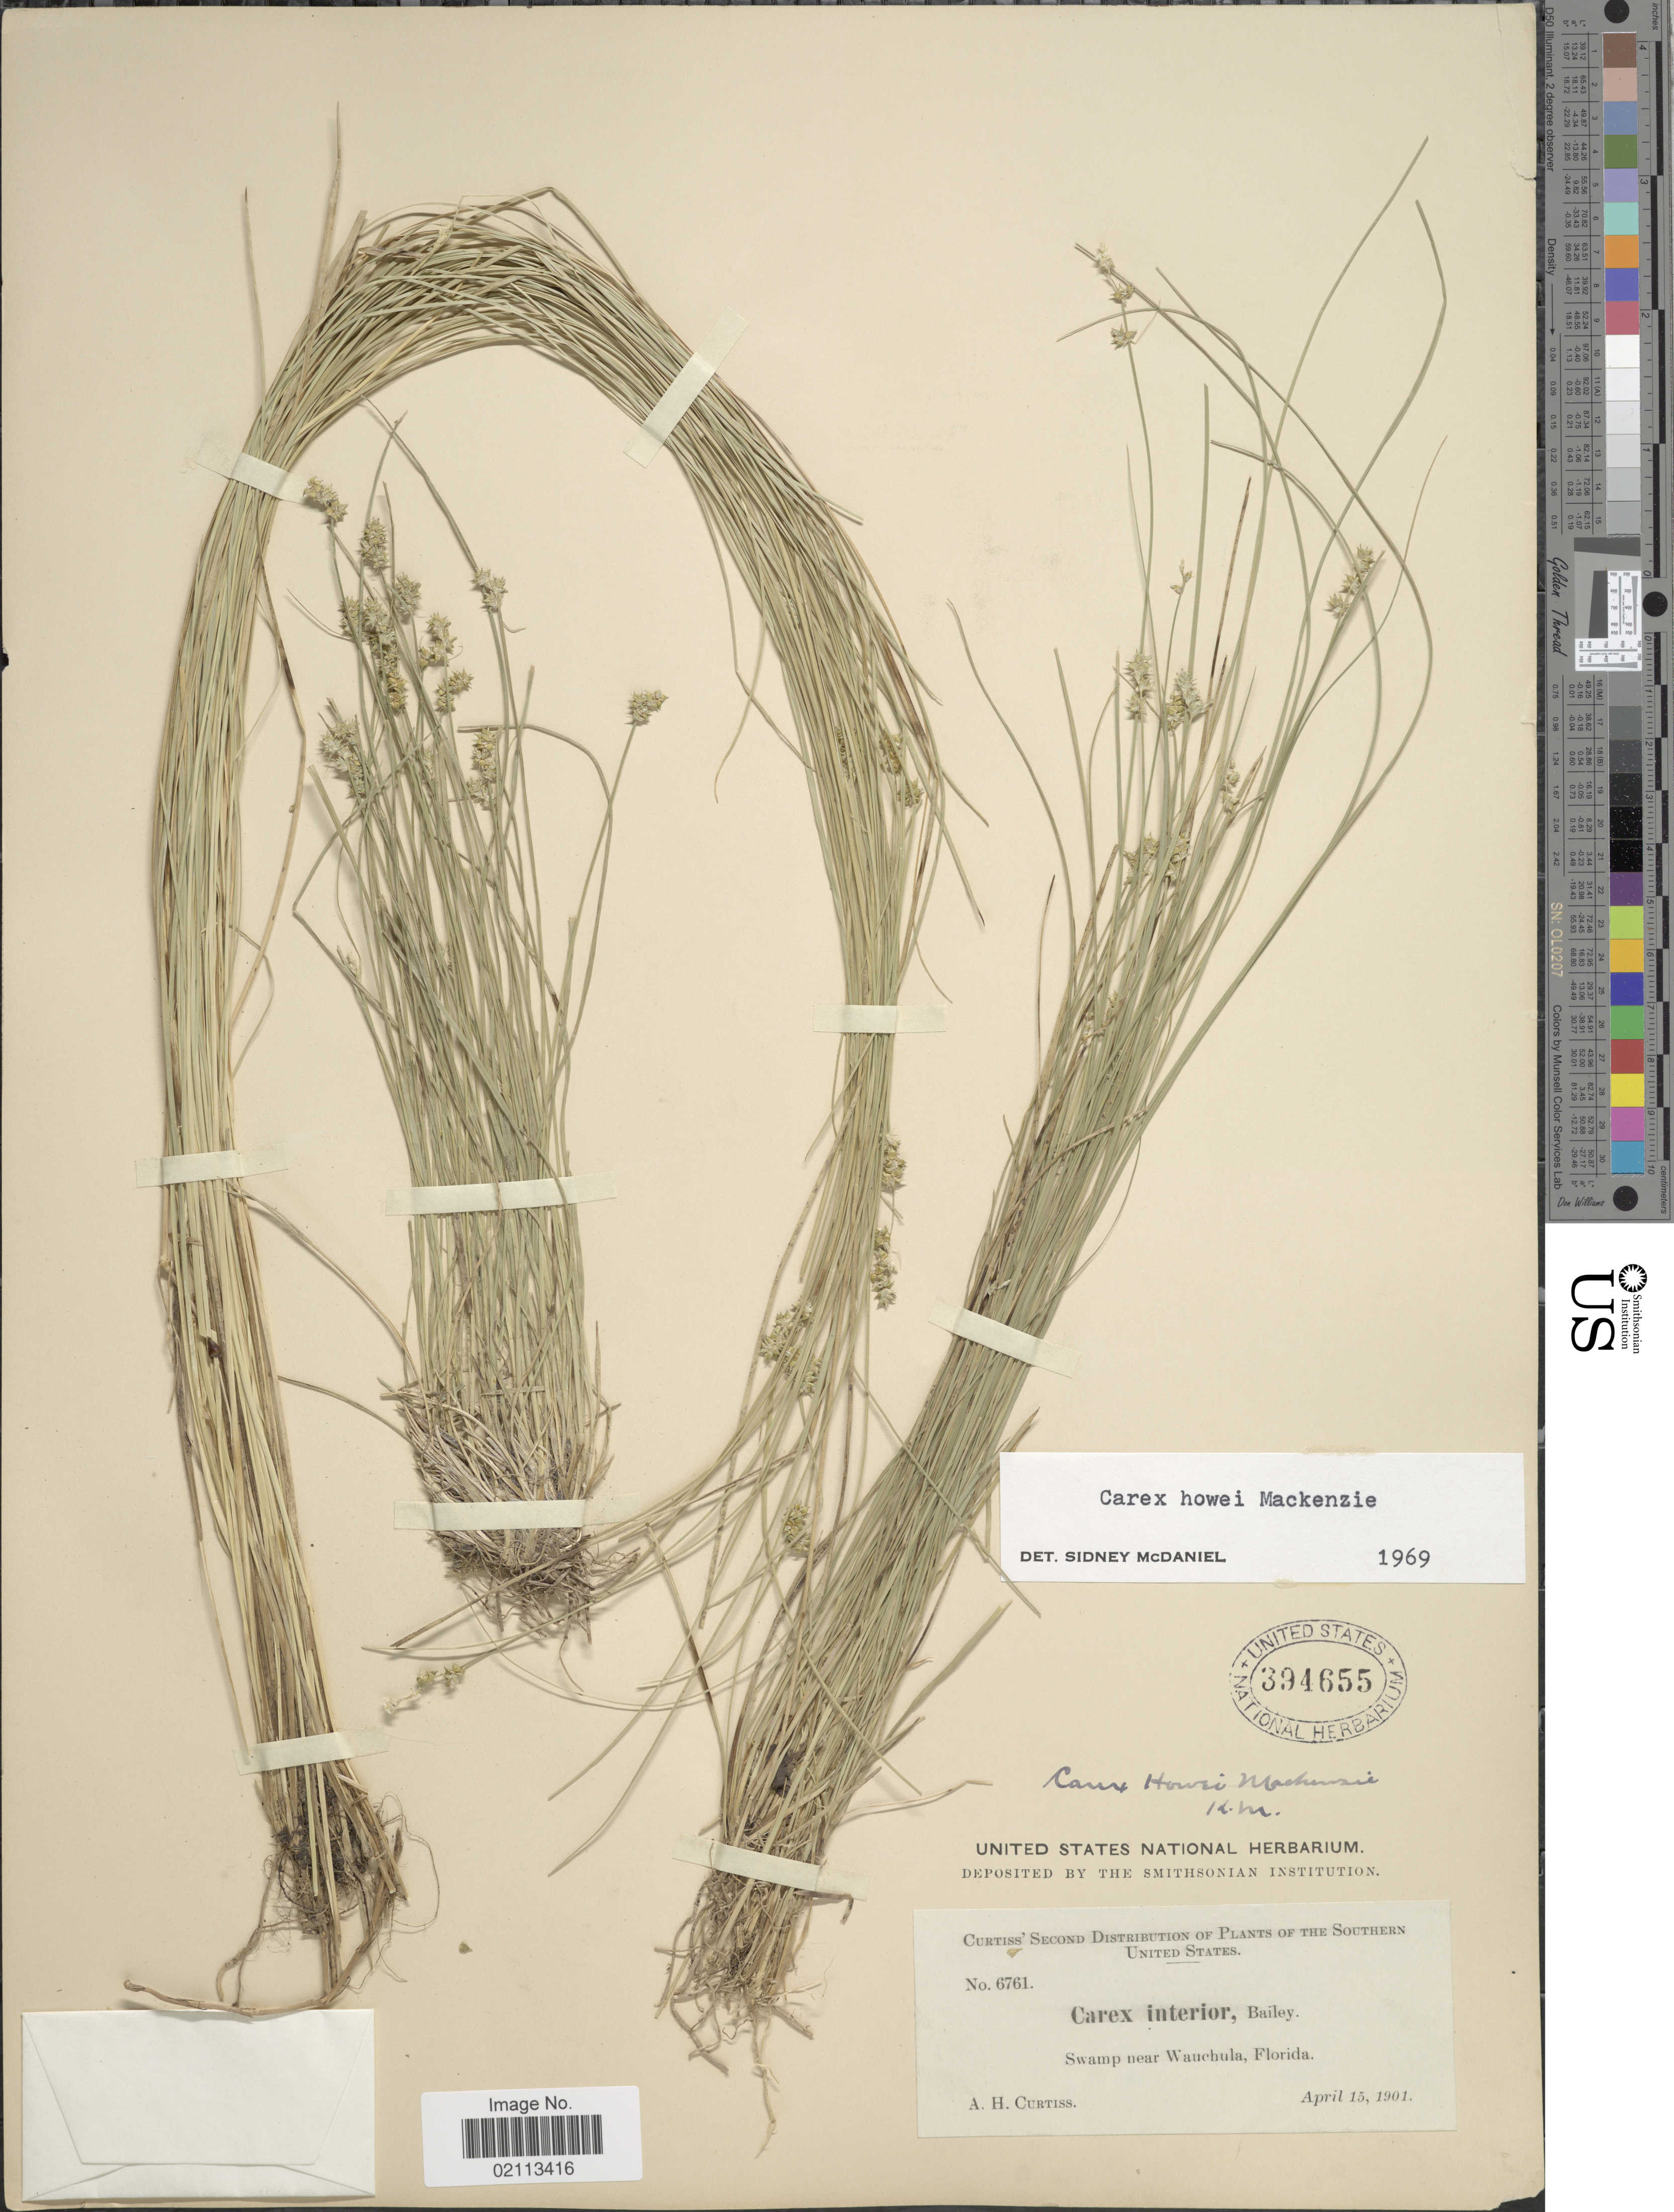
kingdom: Plantae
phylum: Tracheophyta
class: Liliopsida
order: Poales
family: Cyperaceae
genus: Carex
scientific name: Carex howei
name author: Mack.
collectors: A. H. Curtiss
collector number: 6761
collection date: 1901-04-15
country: United States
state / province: Florida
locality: Southern United States, Swamp near Wauchula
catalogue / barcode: US 394655